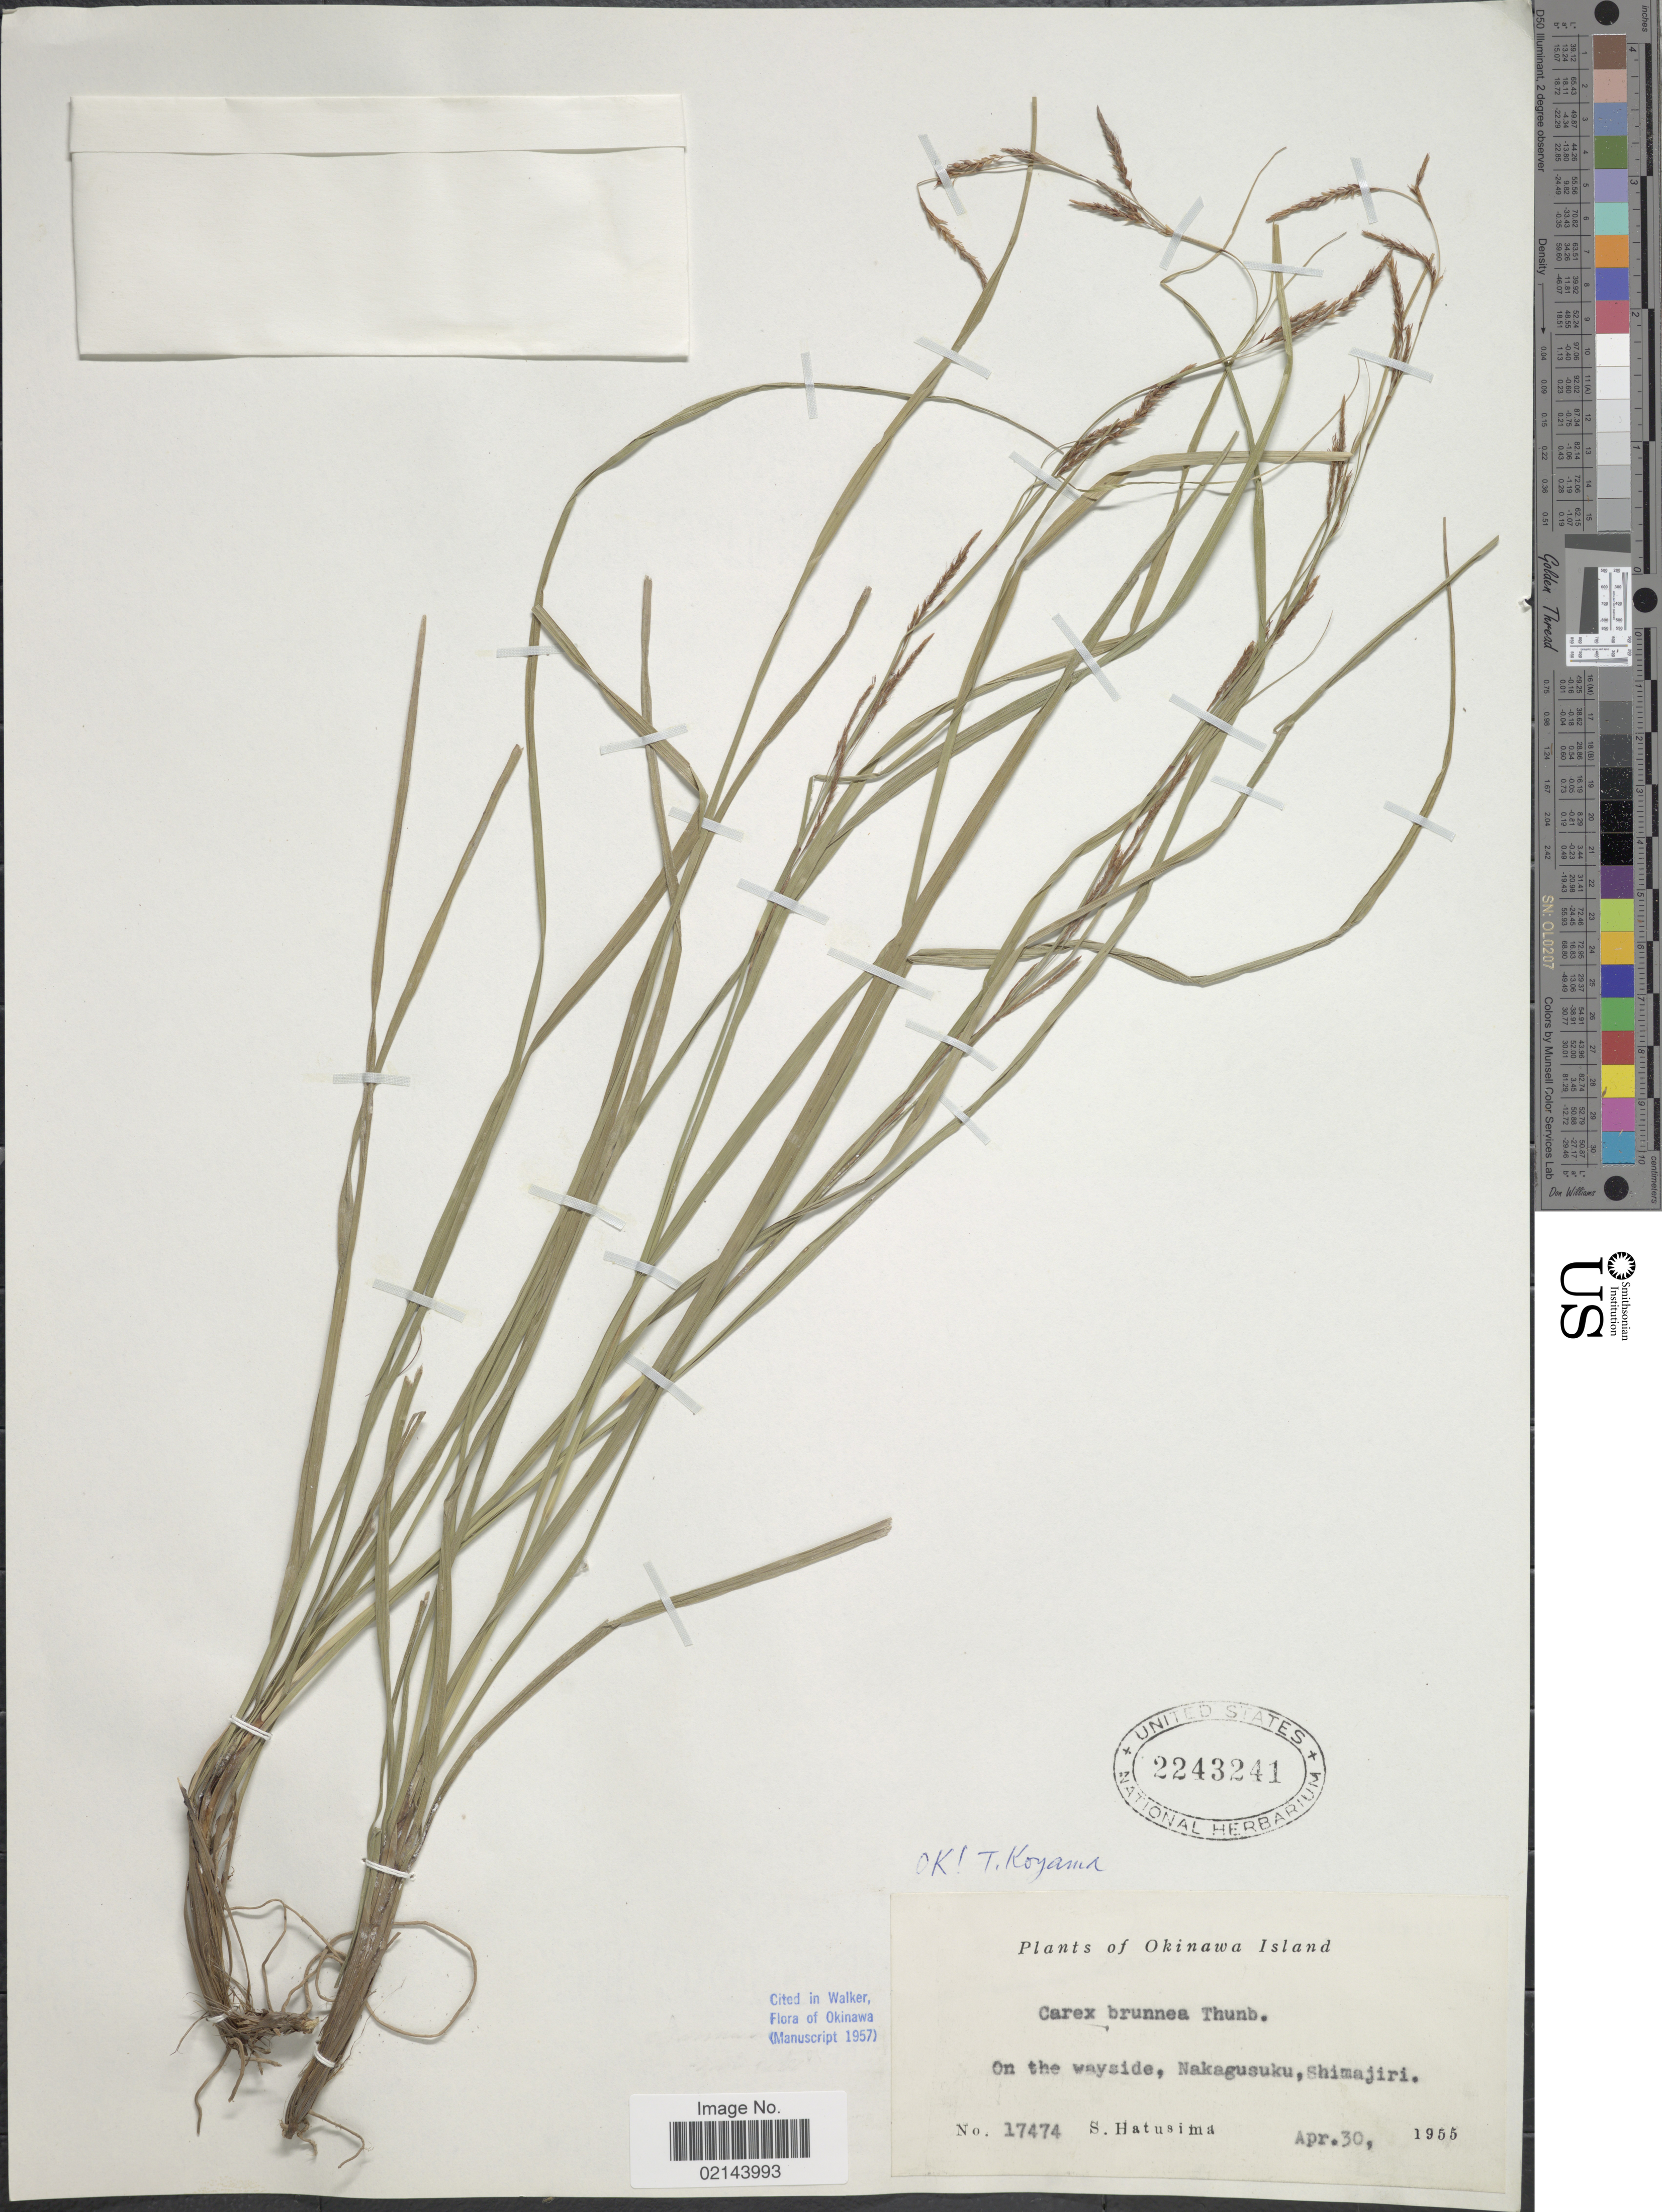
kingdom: Plantae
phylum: Tracheophyta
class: Liliopsida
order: Poales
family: Cyperaceae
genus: Carex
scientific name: Carex brunnea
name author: Thunb.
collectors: S. Hatusima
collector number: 17474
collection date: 1955-04-30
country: Japan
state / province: Okinawa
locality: Okinawa Island, On the wayside, Nakagusuku, Shimajiri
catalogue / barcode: US 2243241